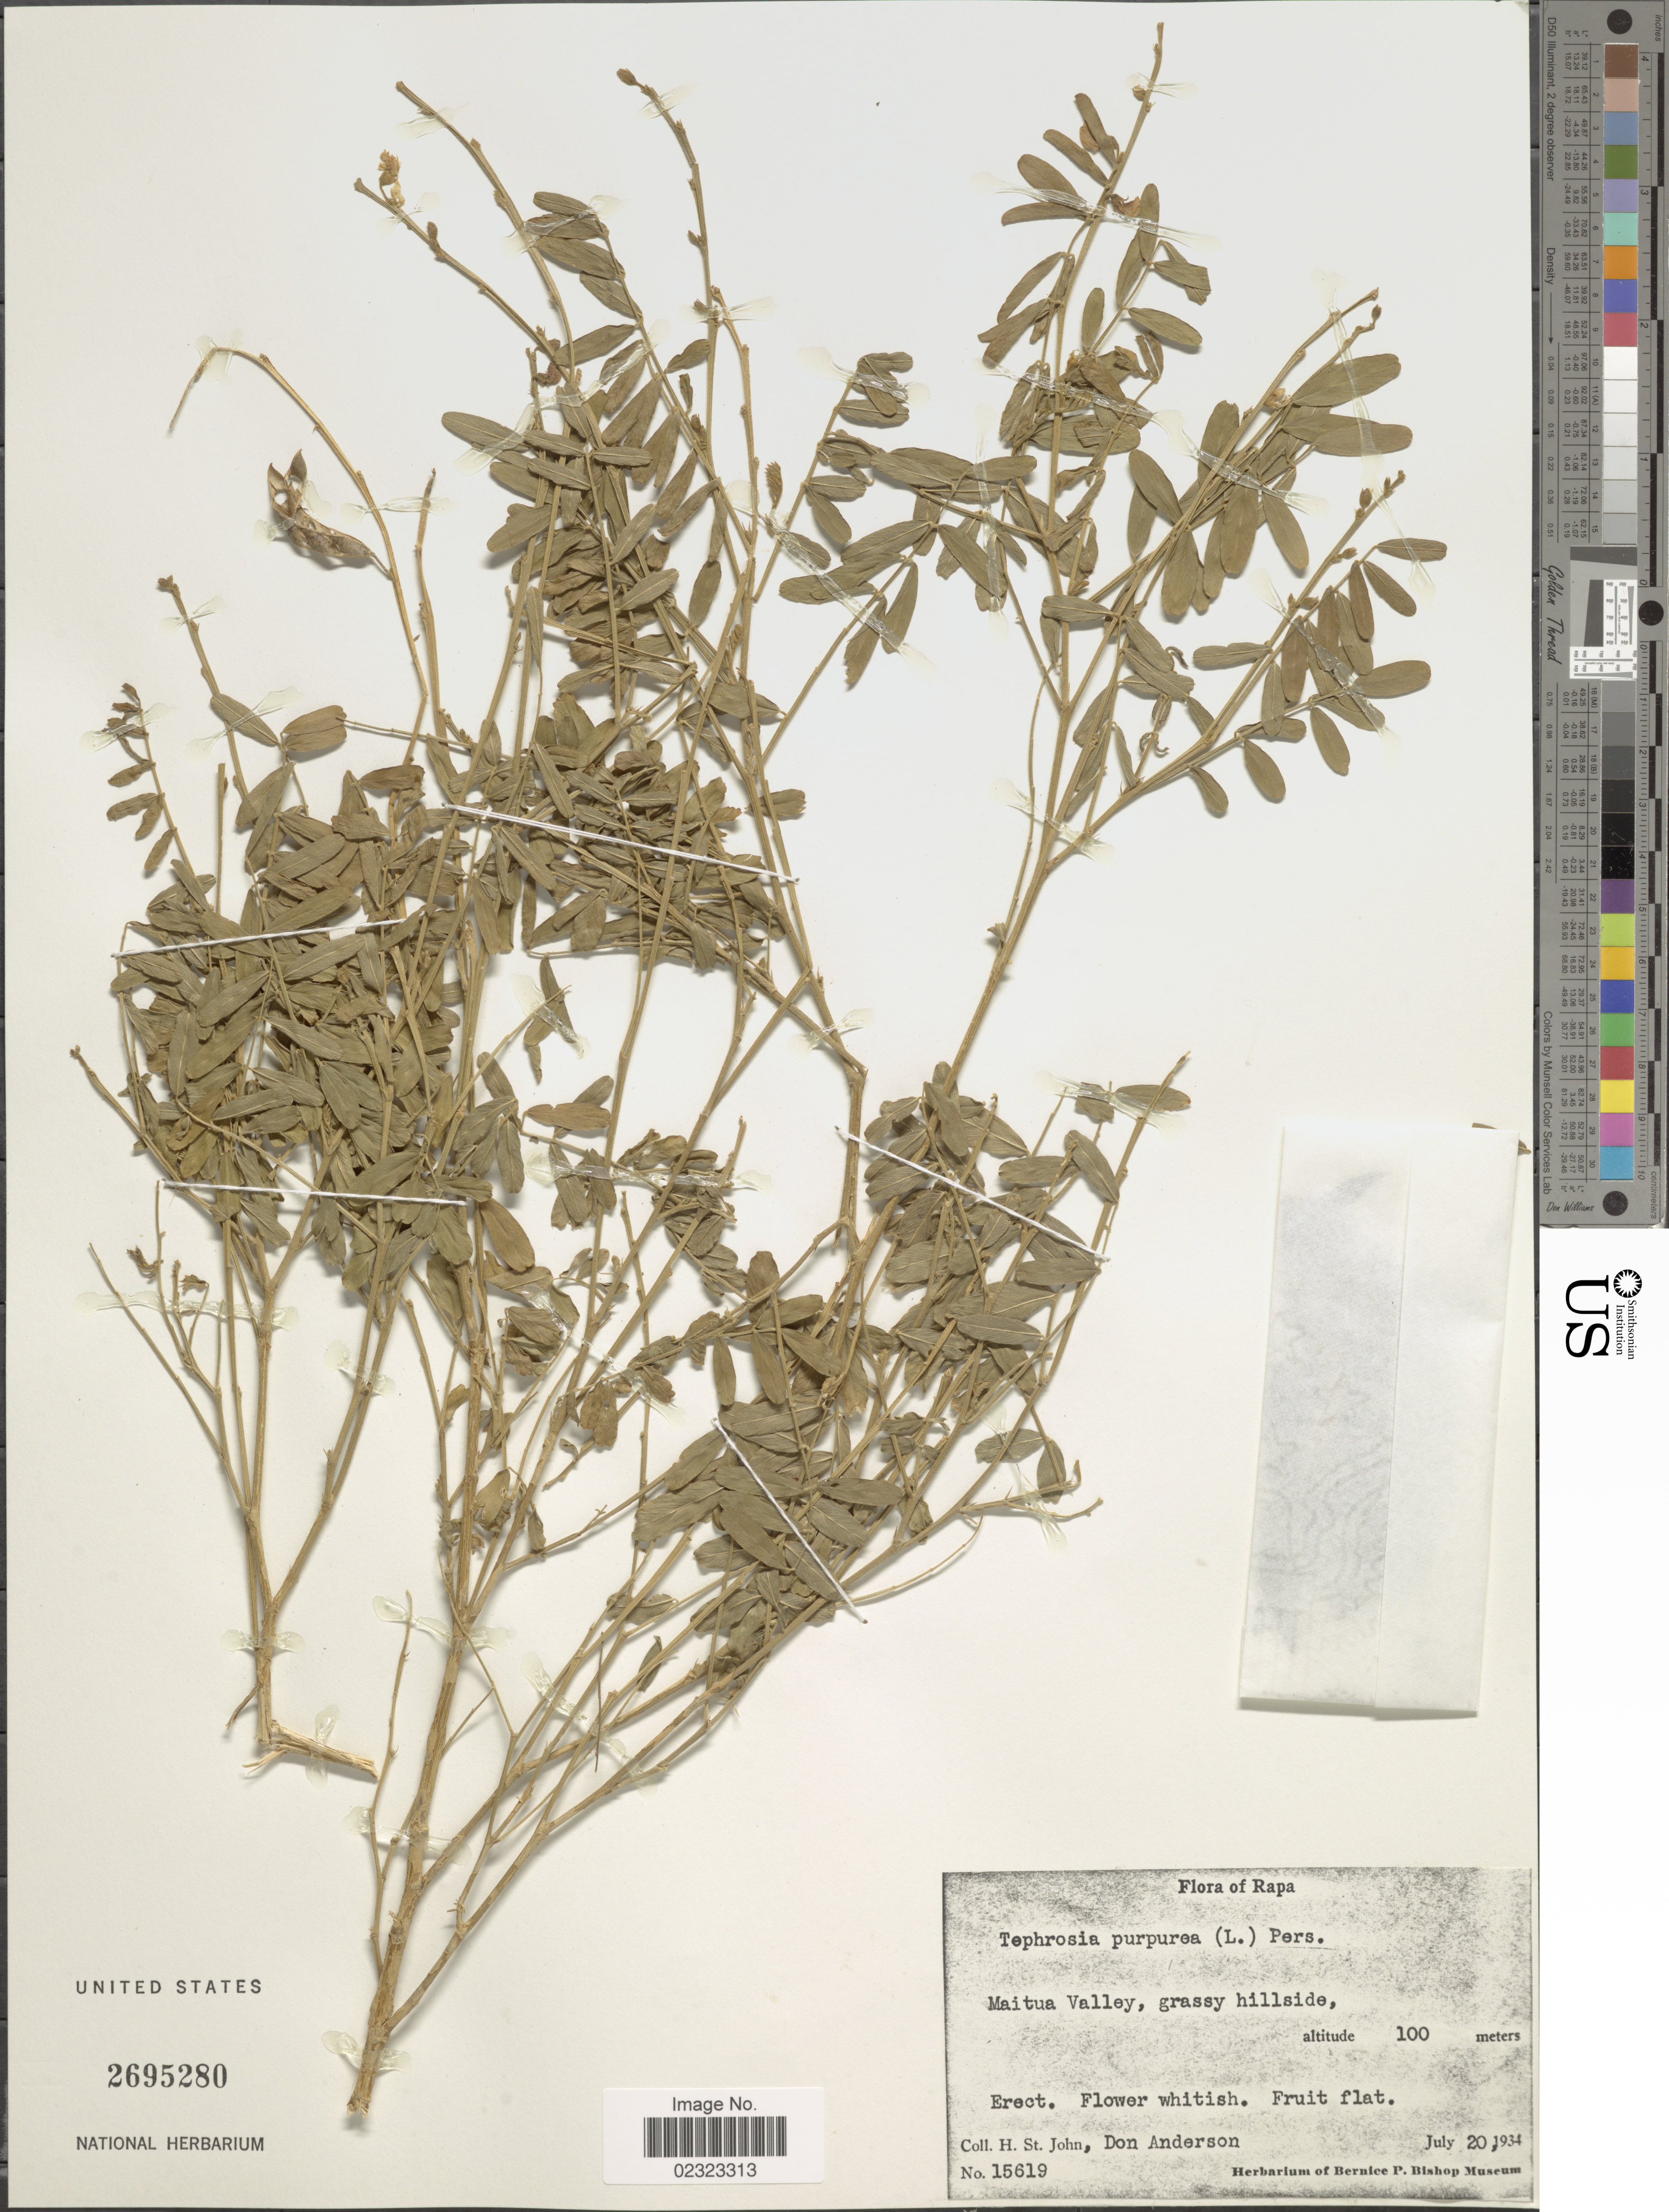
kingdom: Plantae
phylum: Tracheophyta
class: Magnoliopsida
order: Fabales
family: Fabaceae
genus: Tephrosia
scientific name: Tephrosia purpurea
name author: (L.) Pers.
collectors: H. St. John & D. Anderson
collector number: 15619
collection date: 1934-07-20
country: French Polynesia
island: Rapa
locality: Rapa, Maitua Valley, grassy hillside.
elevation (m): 100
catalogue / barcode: US 2695280